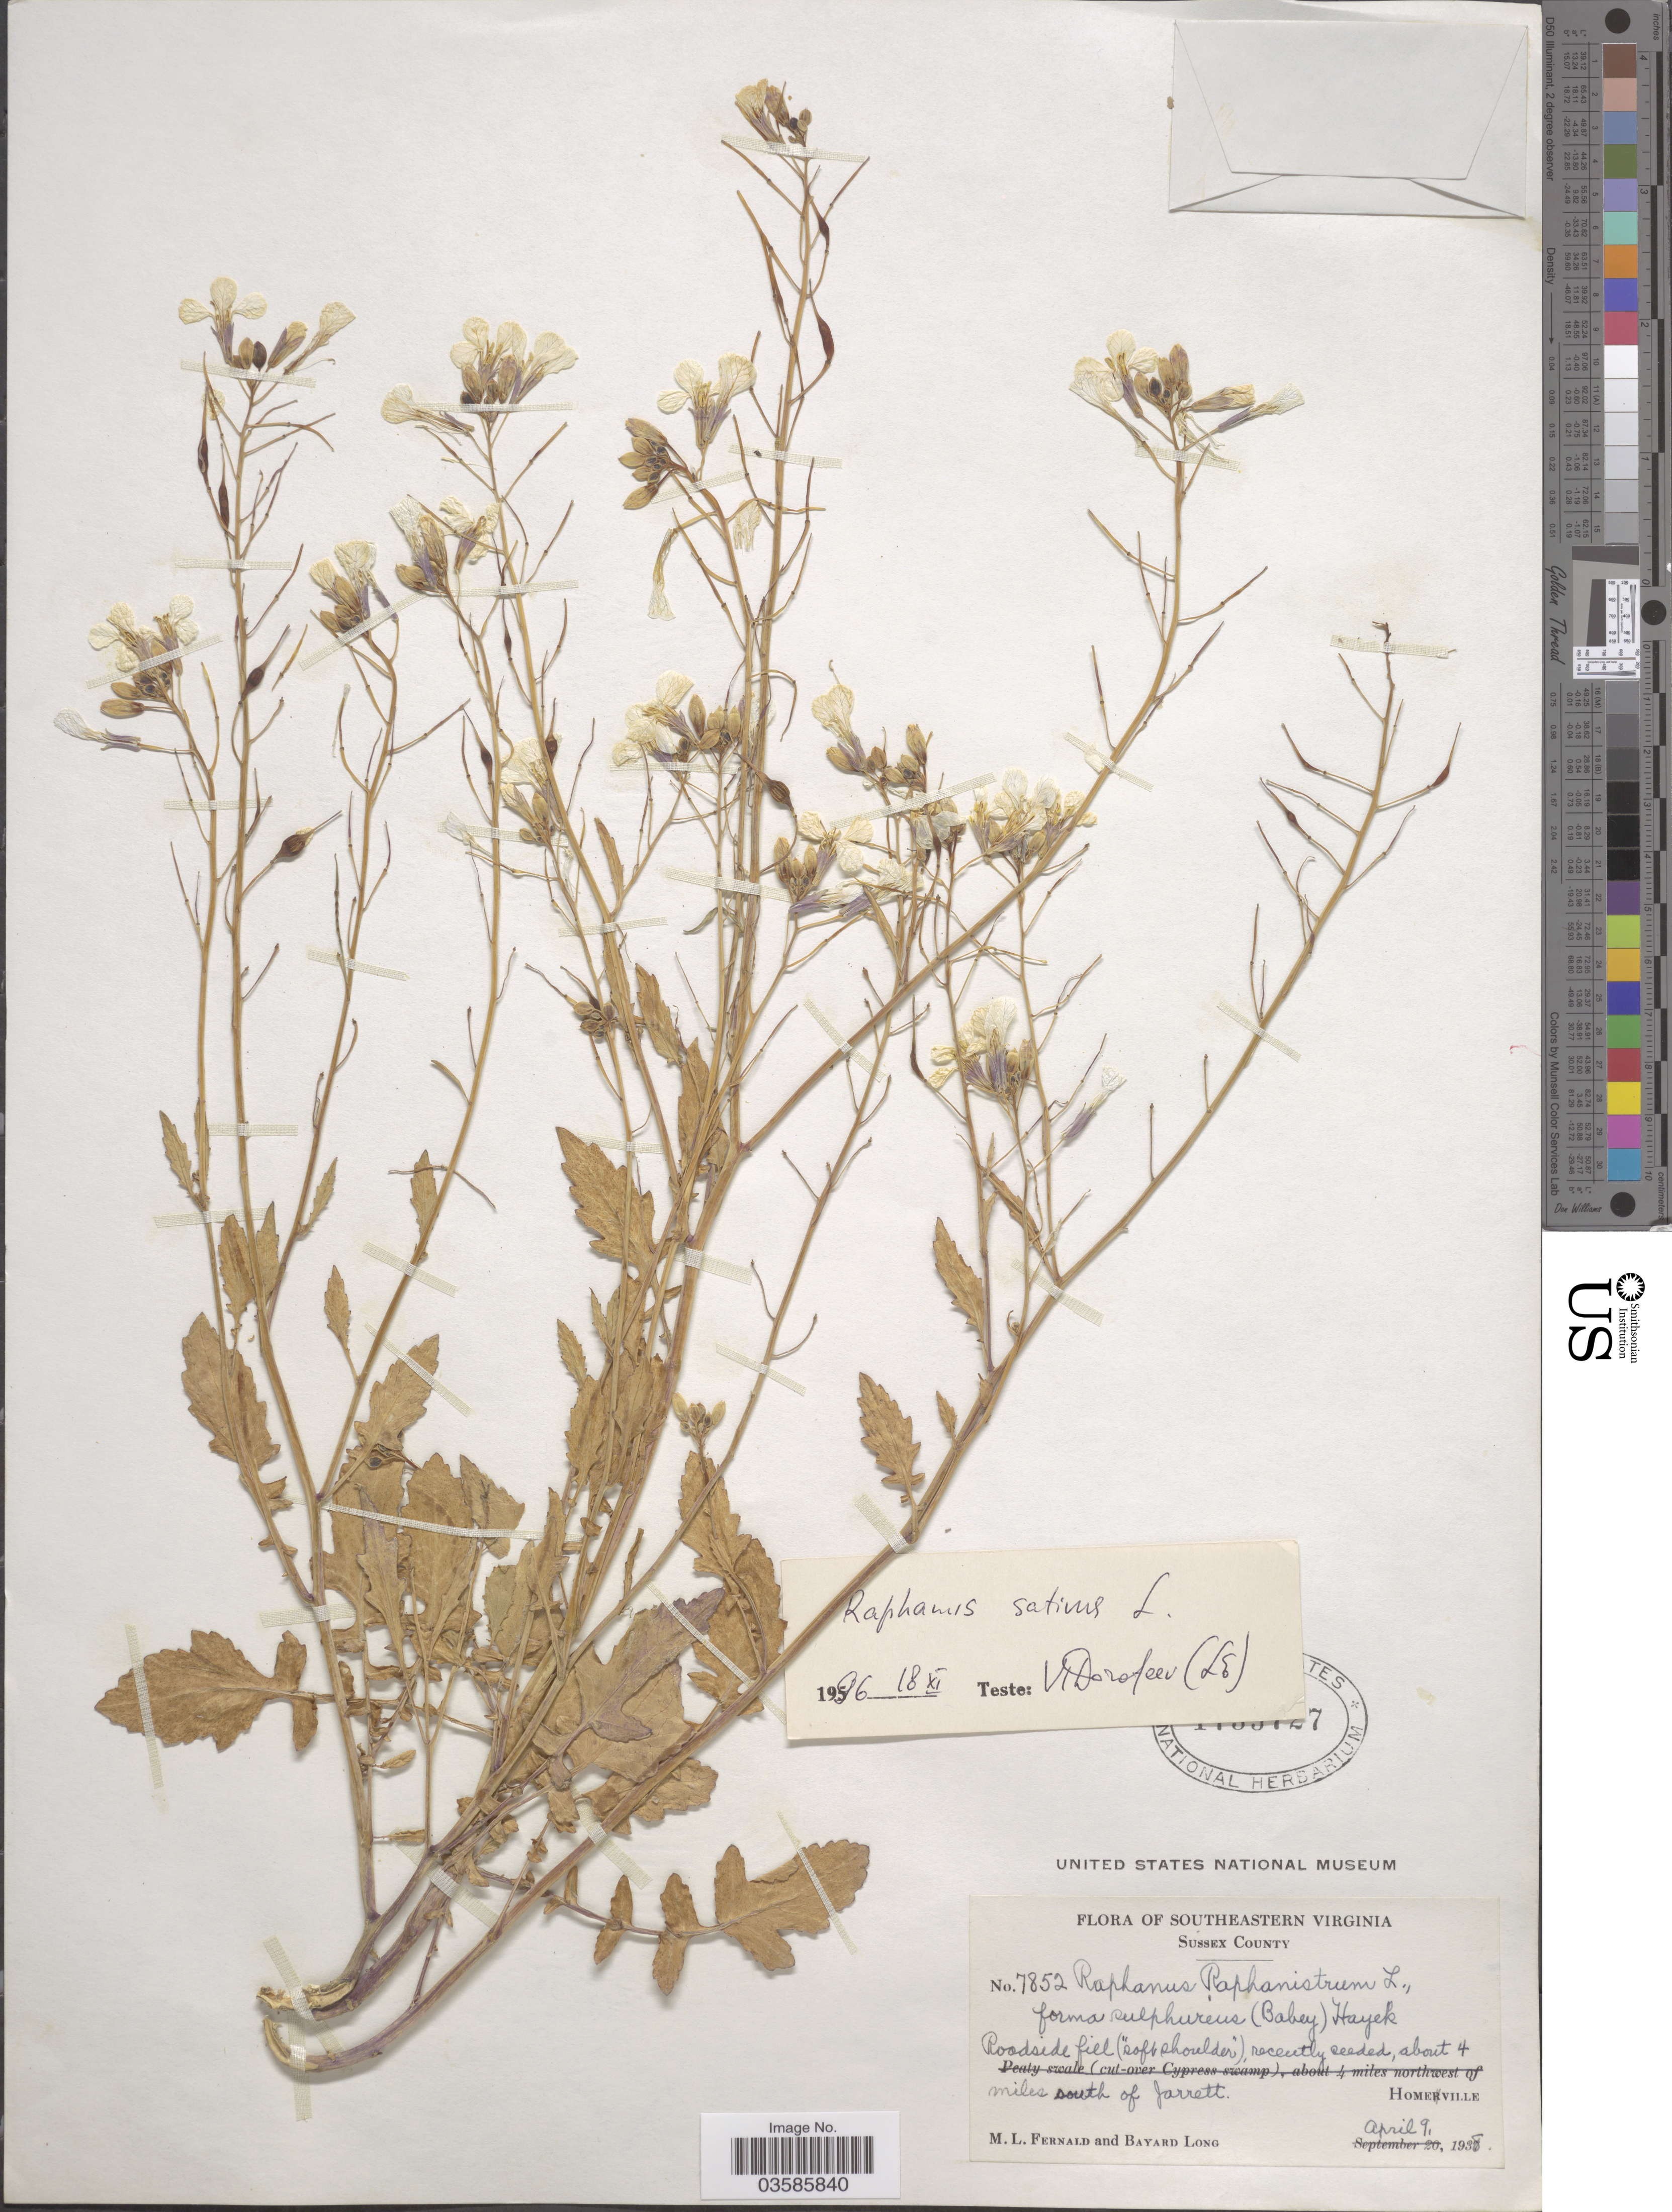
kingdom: Plantae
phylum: Tracheophyta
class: Magnoliopsida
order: Brassicales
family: Brassicaceae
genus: Raphanus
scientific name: Raphanus sativus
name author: L.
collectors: M. L. Fernald & B. Long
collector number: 7852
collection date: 1938-04-09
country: United States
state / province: Virginia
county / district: Sussex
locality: Southeastern Virginia. Sussex County. Roadside fill ("soft shoulder"), recently seeded, about 4 miles South of Jarrett. Homeville.